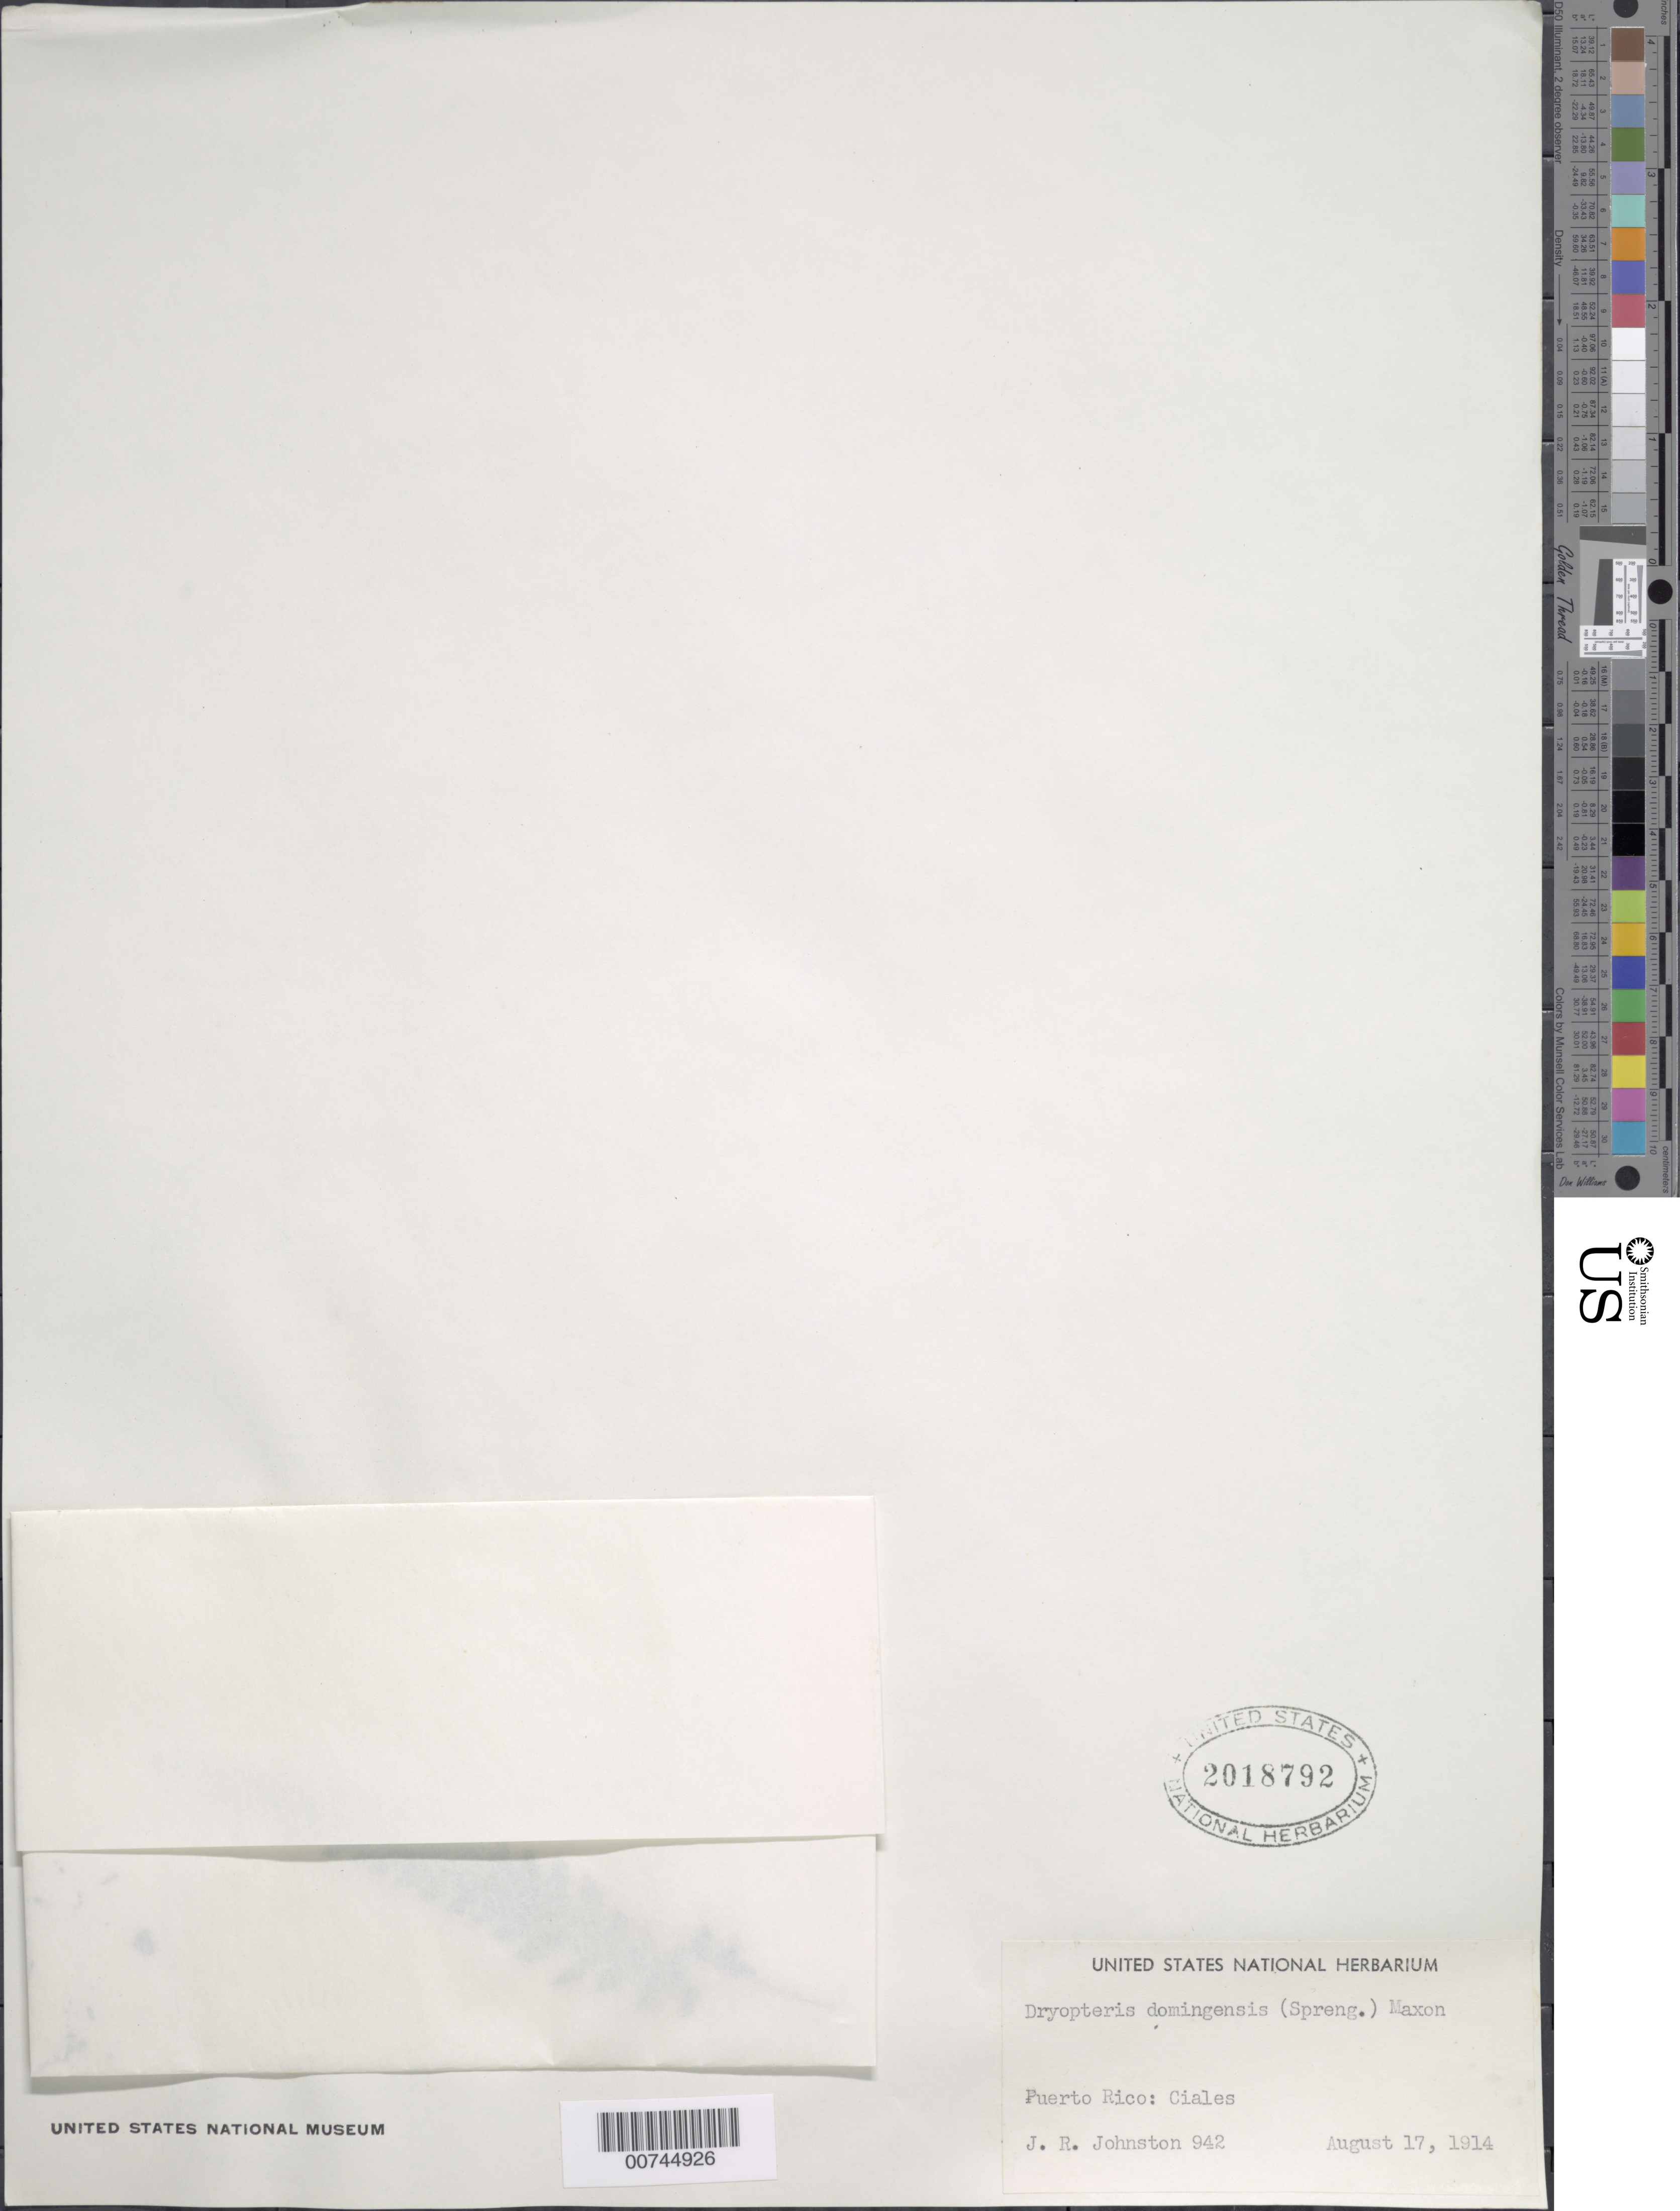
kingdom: Plantae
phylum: Tracheophyta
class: Polypodiopsida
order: Polypodiales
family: Thelypteridaceae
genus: Goniopteris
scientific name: Goniopteris guadelupensis (Wikstr.) comb. nov., ined 2015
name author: (Wikstr.)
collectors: J. Johnston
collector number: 942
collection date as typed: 17 Aug 1914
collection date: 1914-08-17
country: Puerto Rico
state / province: Ciales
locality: Ciales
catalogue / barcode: US 2018792